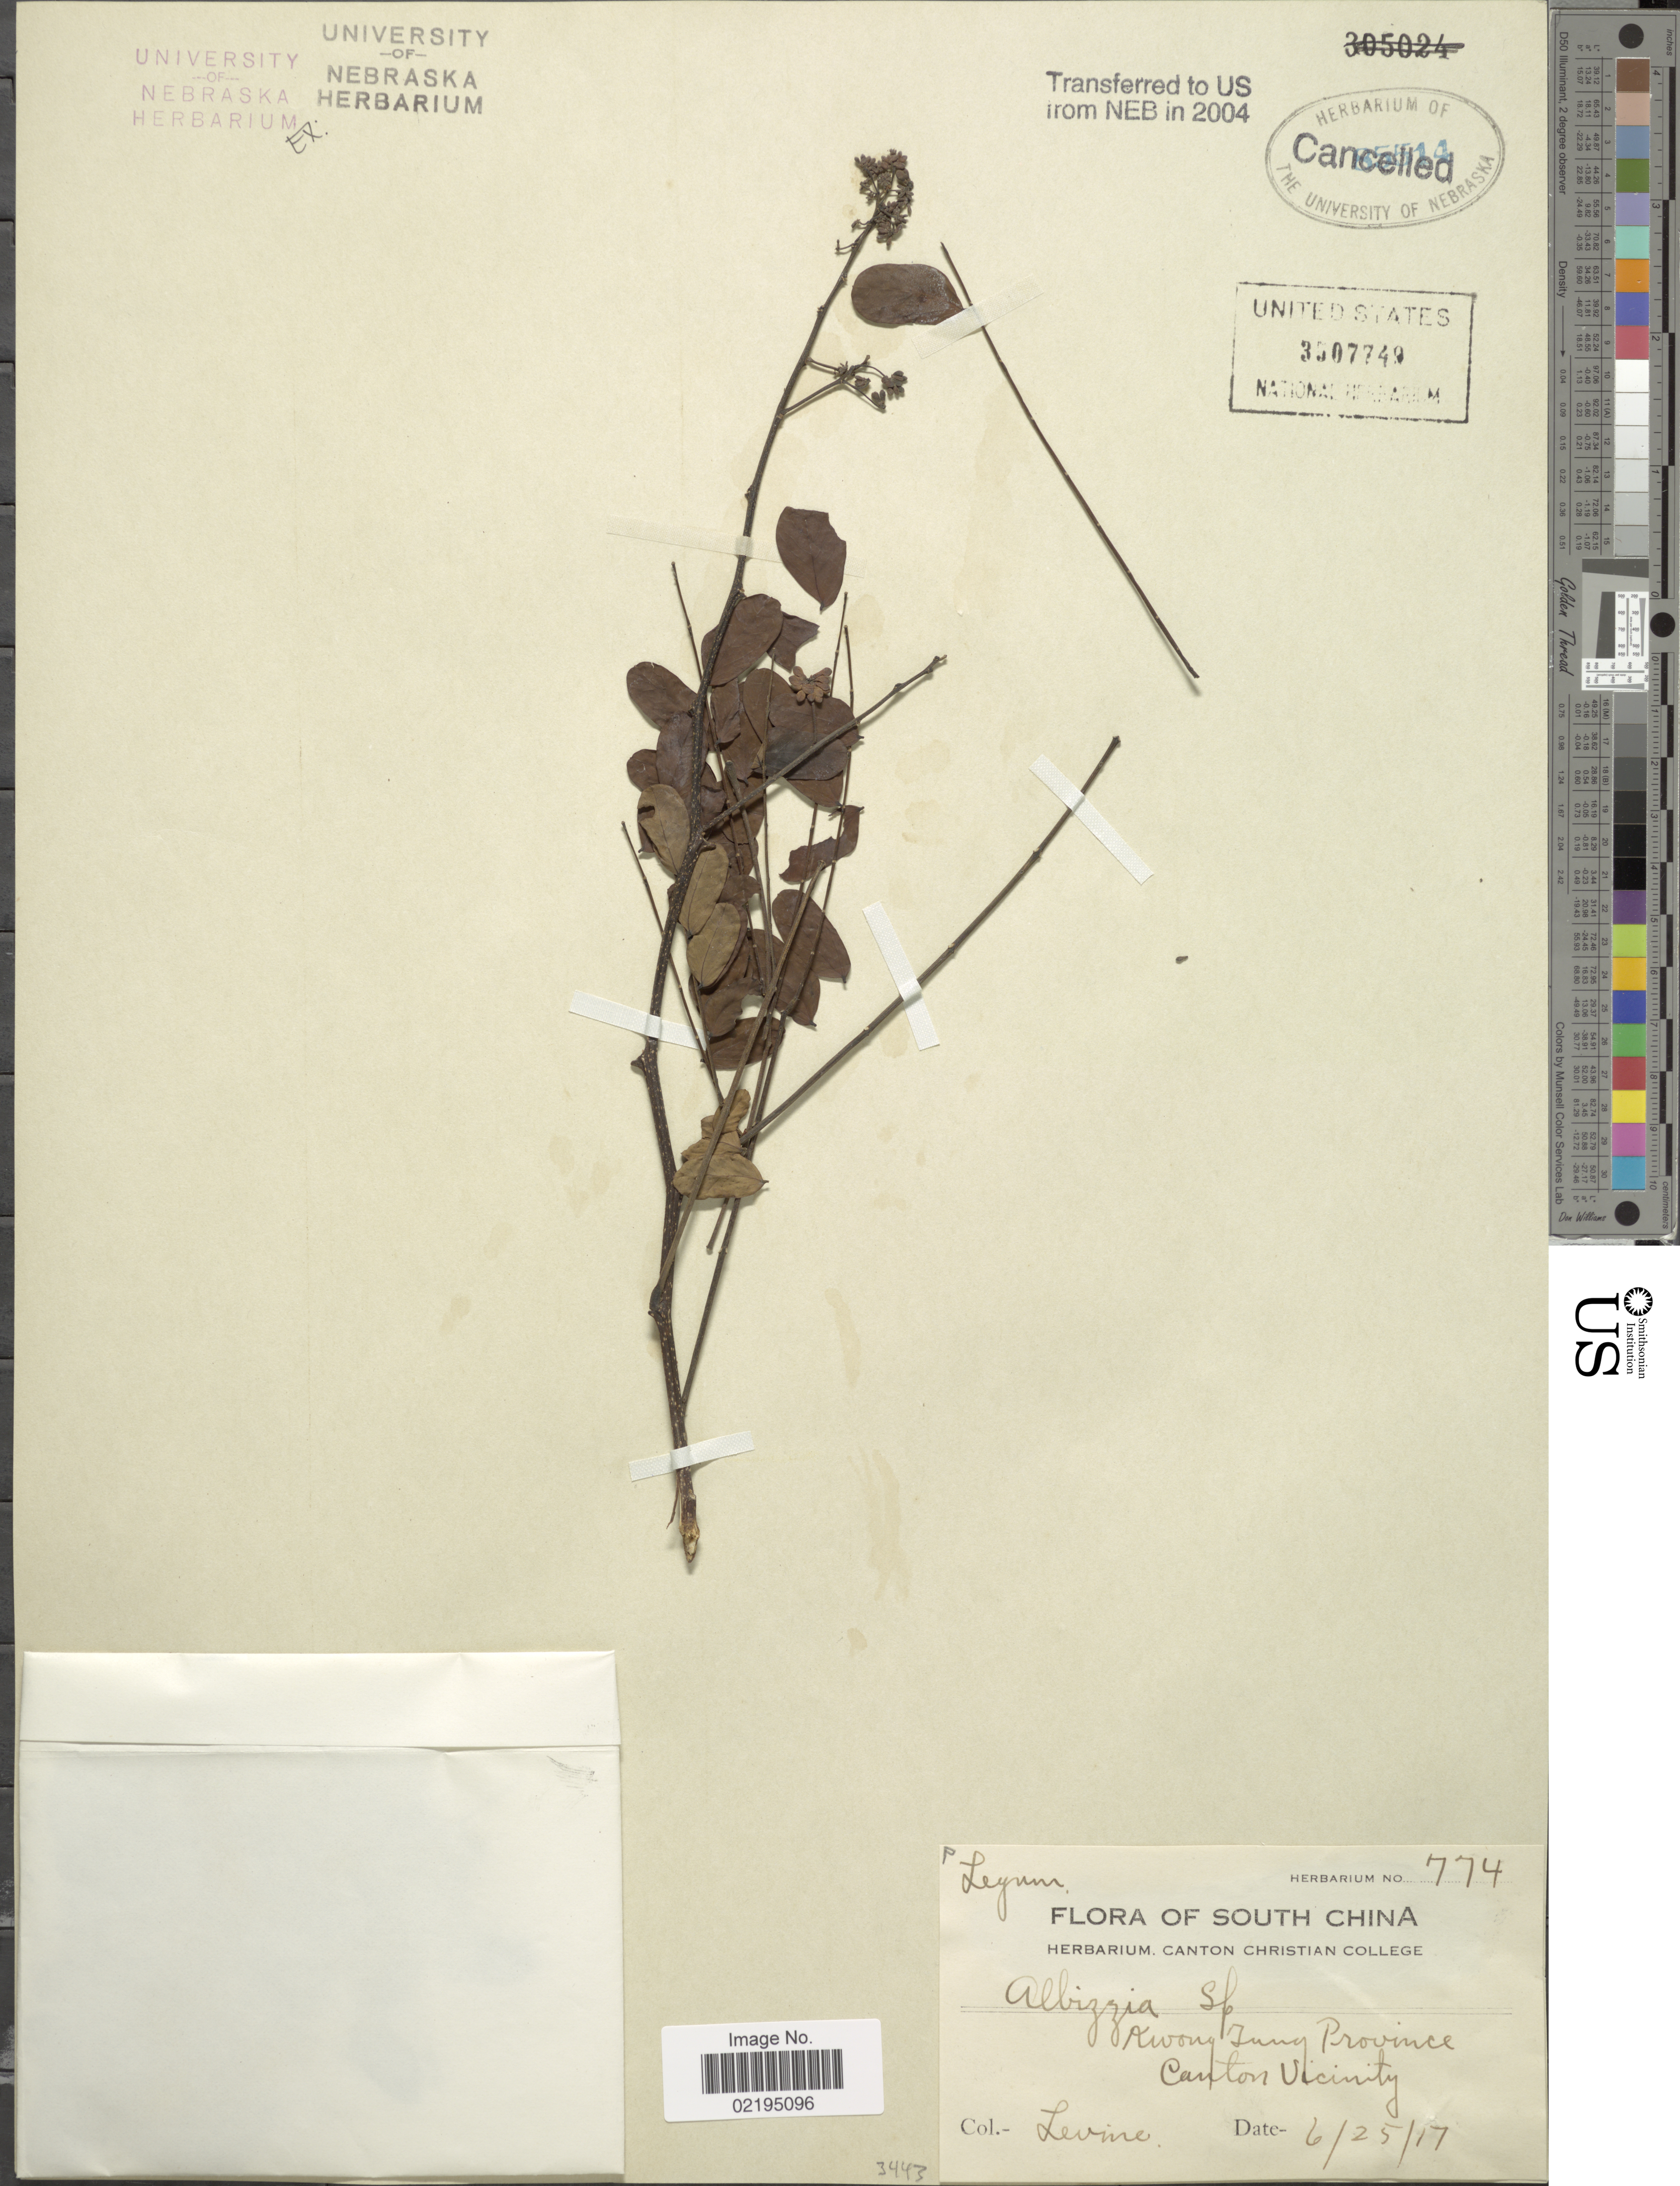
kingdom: Plantae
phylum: Tracheophyta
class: Magnoliopsida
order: Fabales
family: Fabaceae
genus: Albizia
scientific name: Albizia sp.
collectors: -. Levine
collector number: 774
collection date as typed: Transcribed d/m/y: 25/6/17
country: China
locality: South China, Kwong Tung Province, Canton Vicinity.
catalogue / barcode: US 3507749